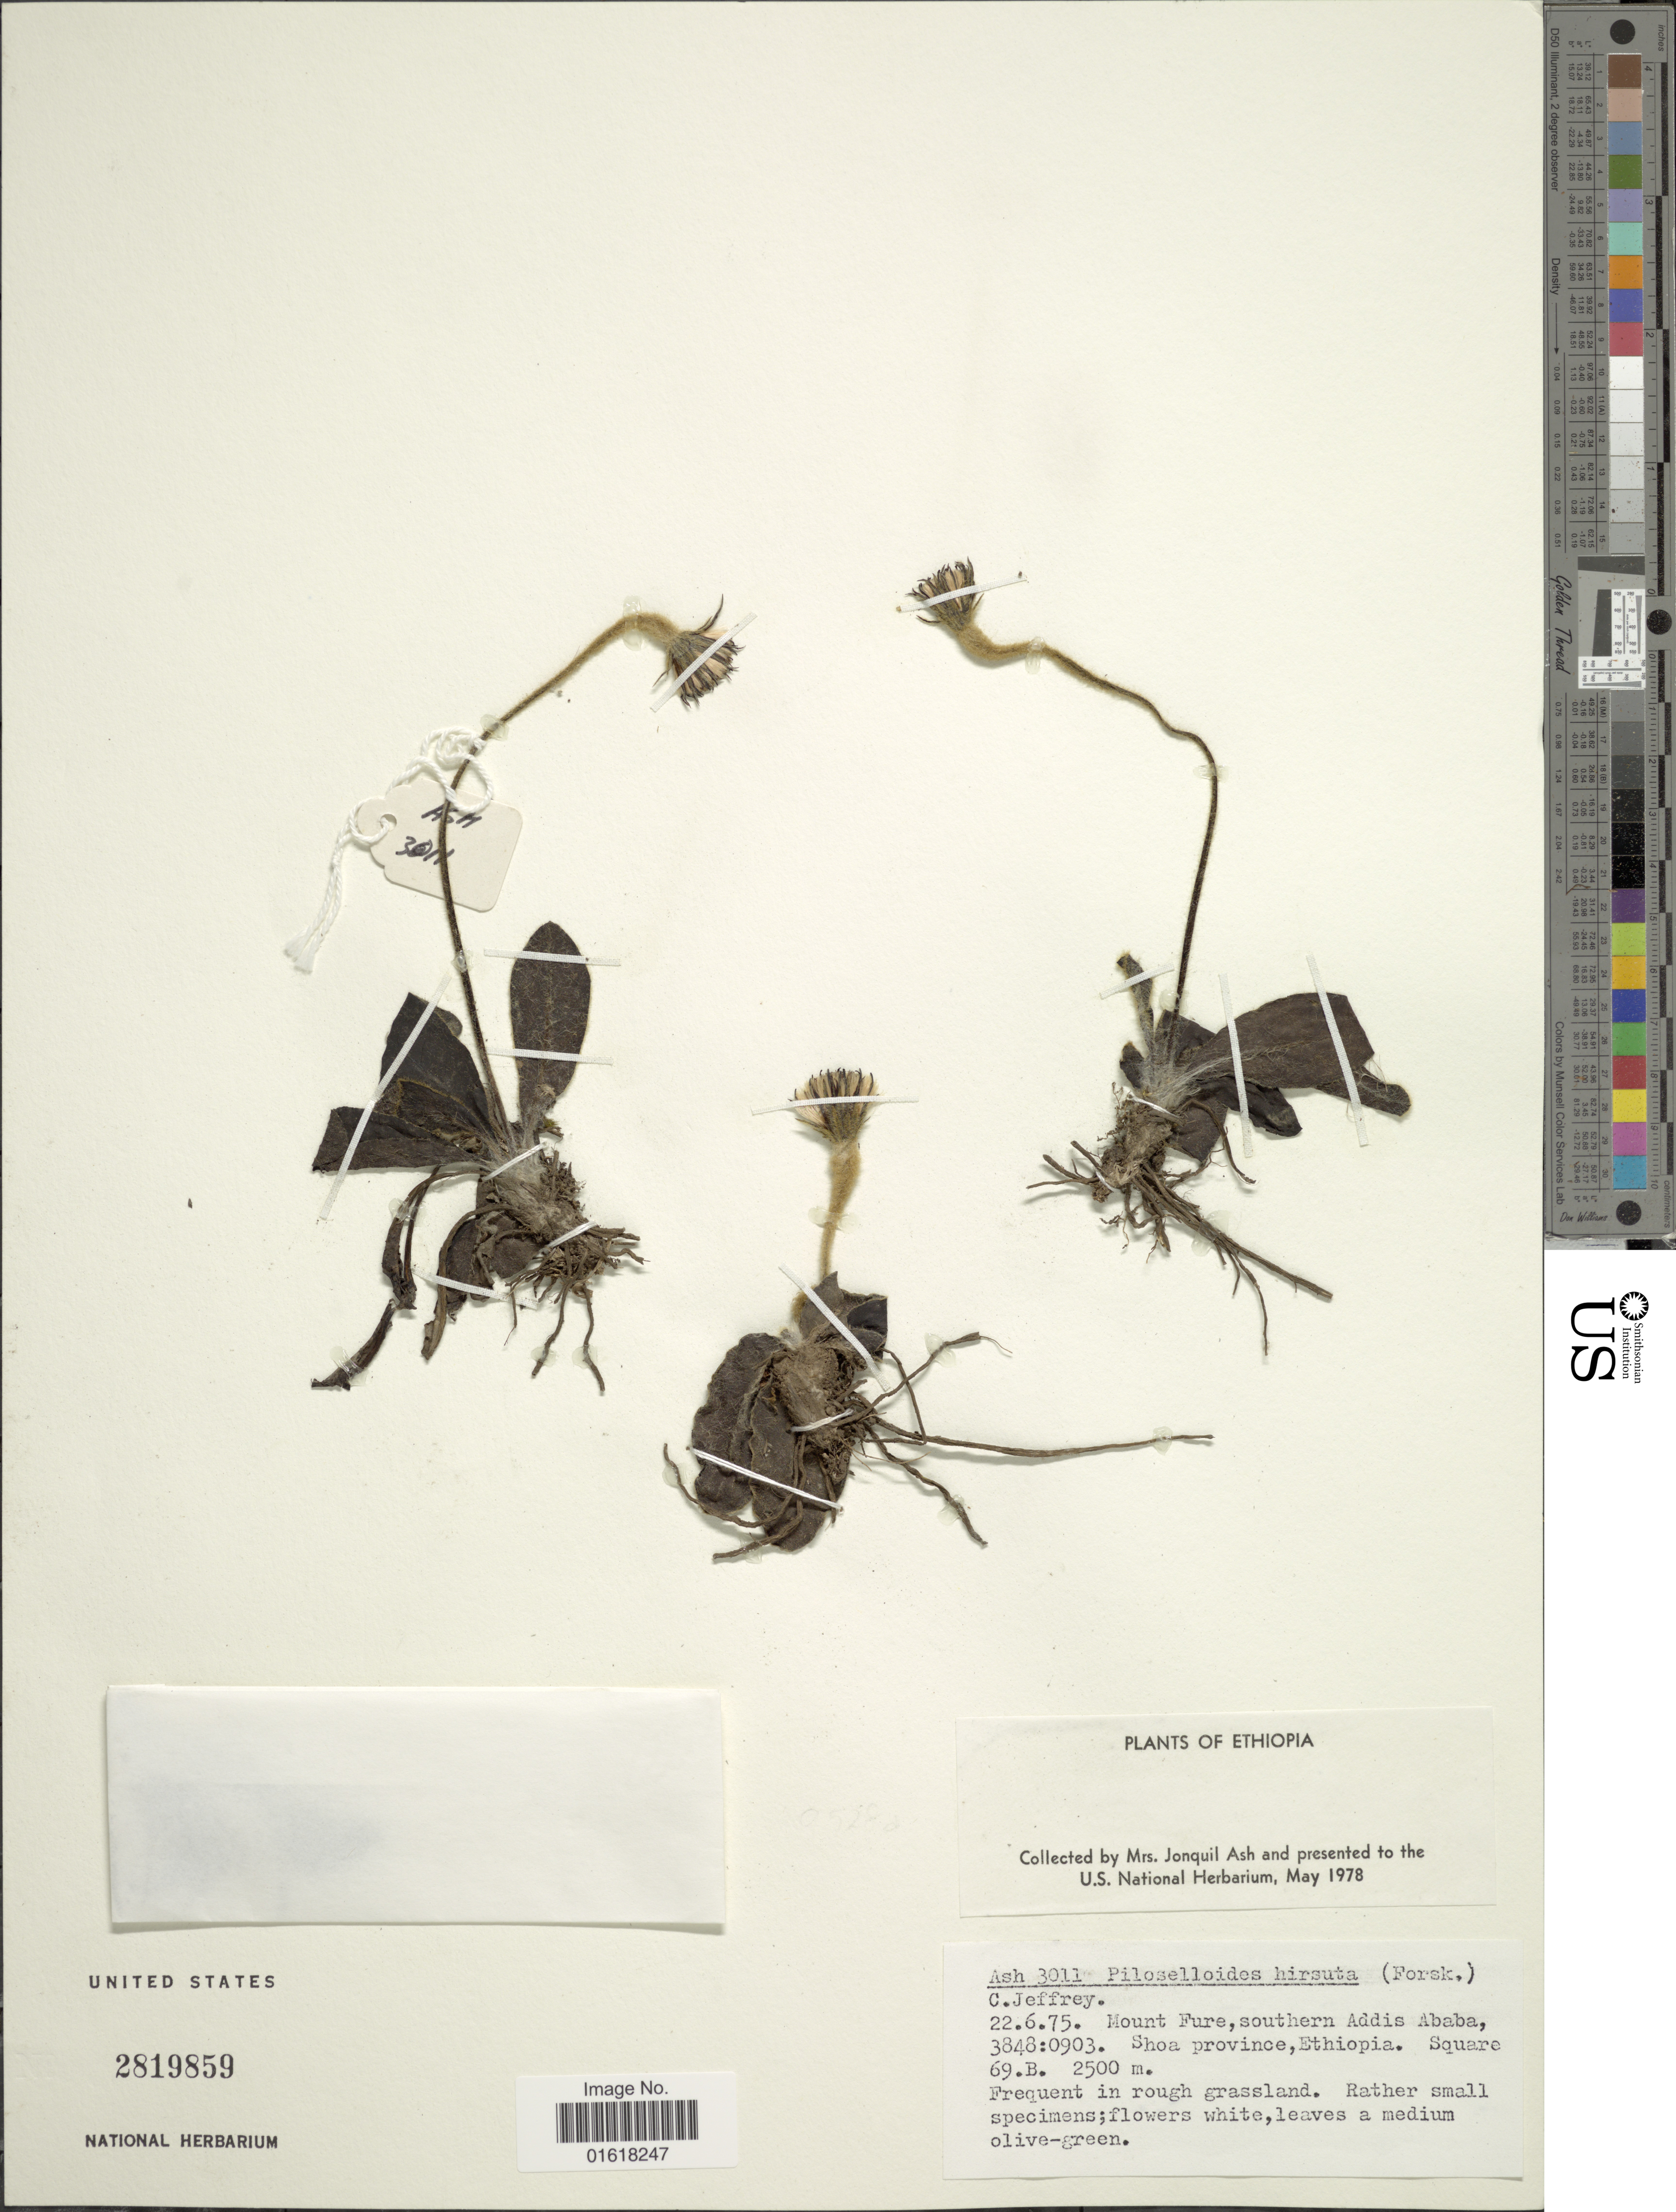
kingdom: Plantae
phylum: Tracheophyta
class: Magnoliopsida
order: Asterales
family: Asteraceae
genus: Piloselloides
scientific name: Piloselloides hirsuta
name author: (Forssk.) C. Jeffrey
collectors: J. Ash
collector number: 3011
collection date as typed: Transcribed d/m/y: 22/6/75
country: Ethiopia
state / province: Addis Ababa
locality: Mount Fure, southern Addis Ababa, Shoa Province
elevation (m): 2500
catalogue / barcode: US 2819859